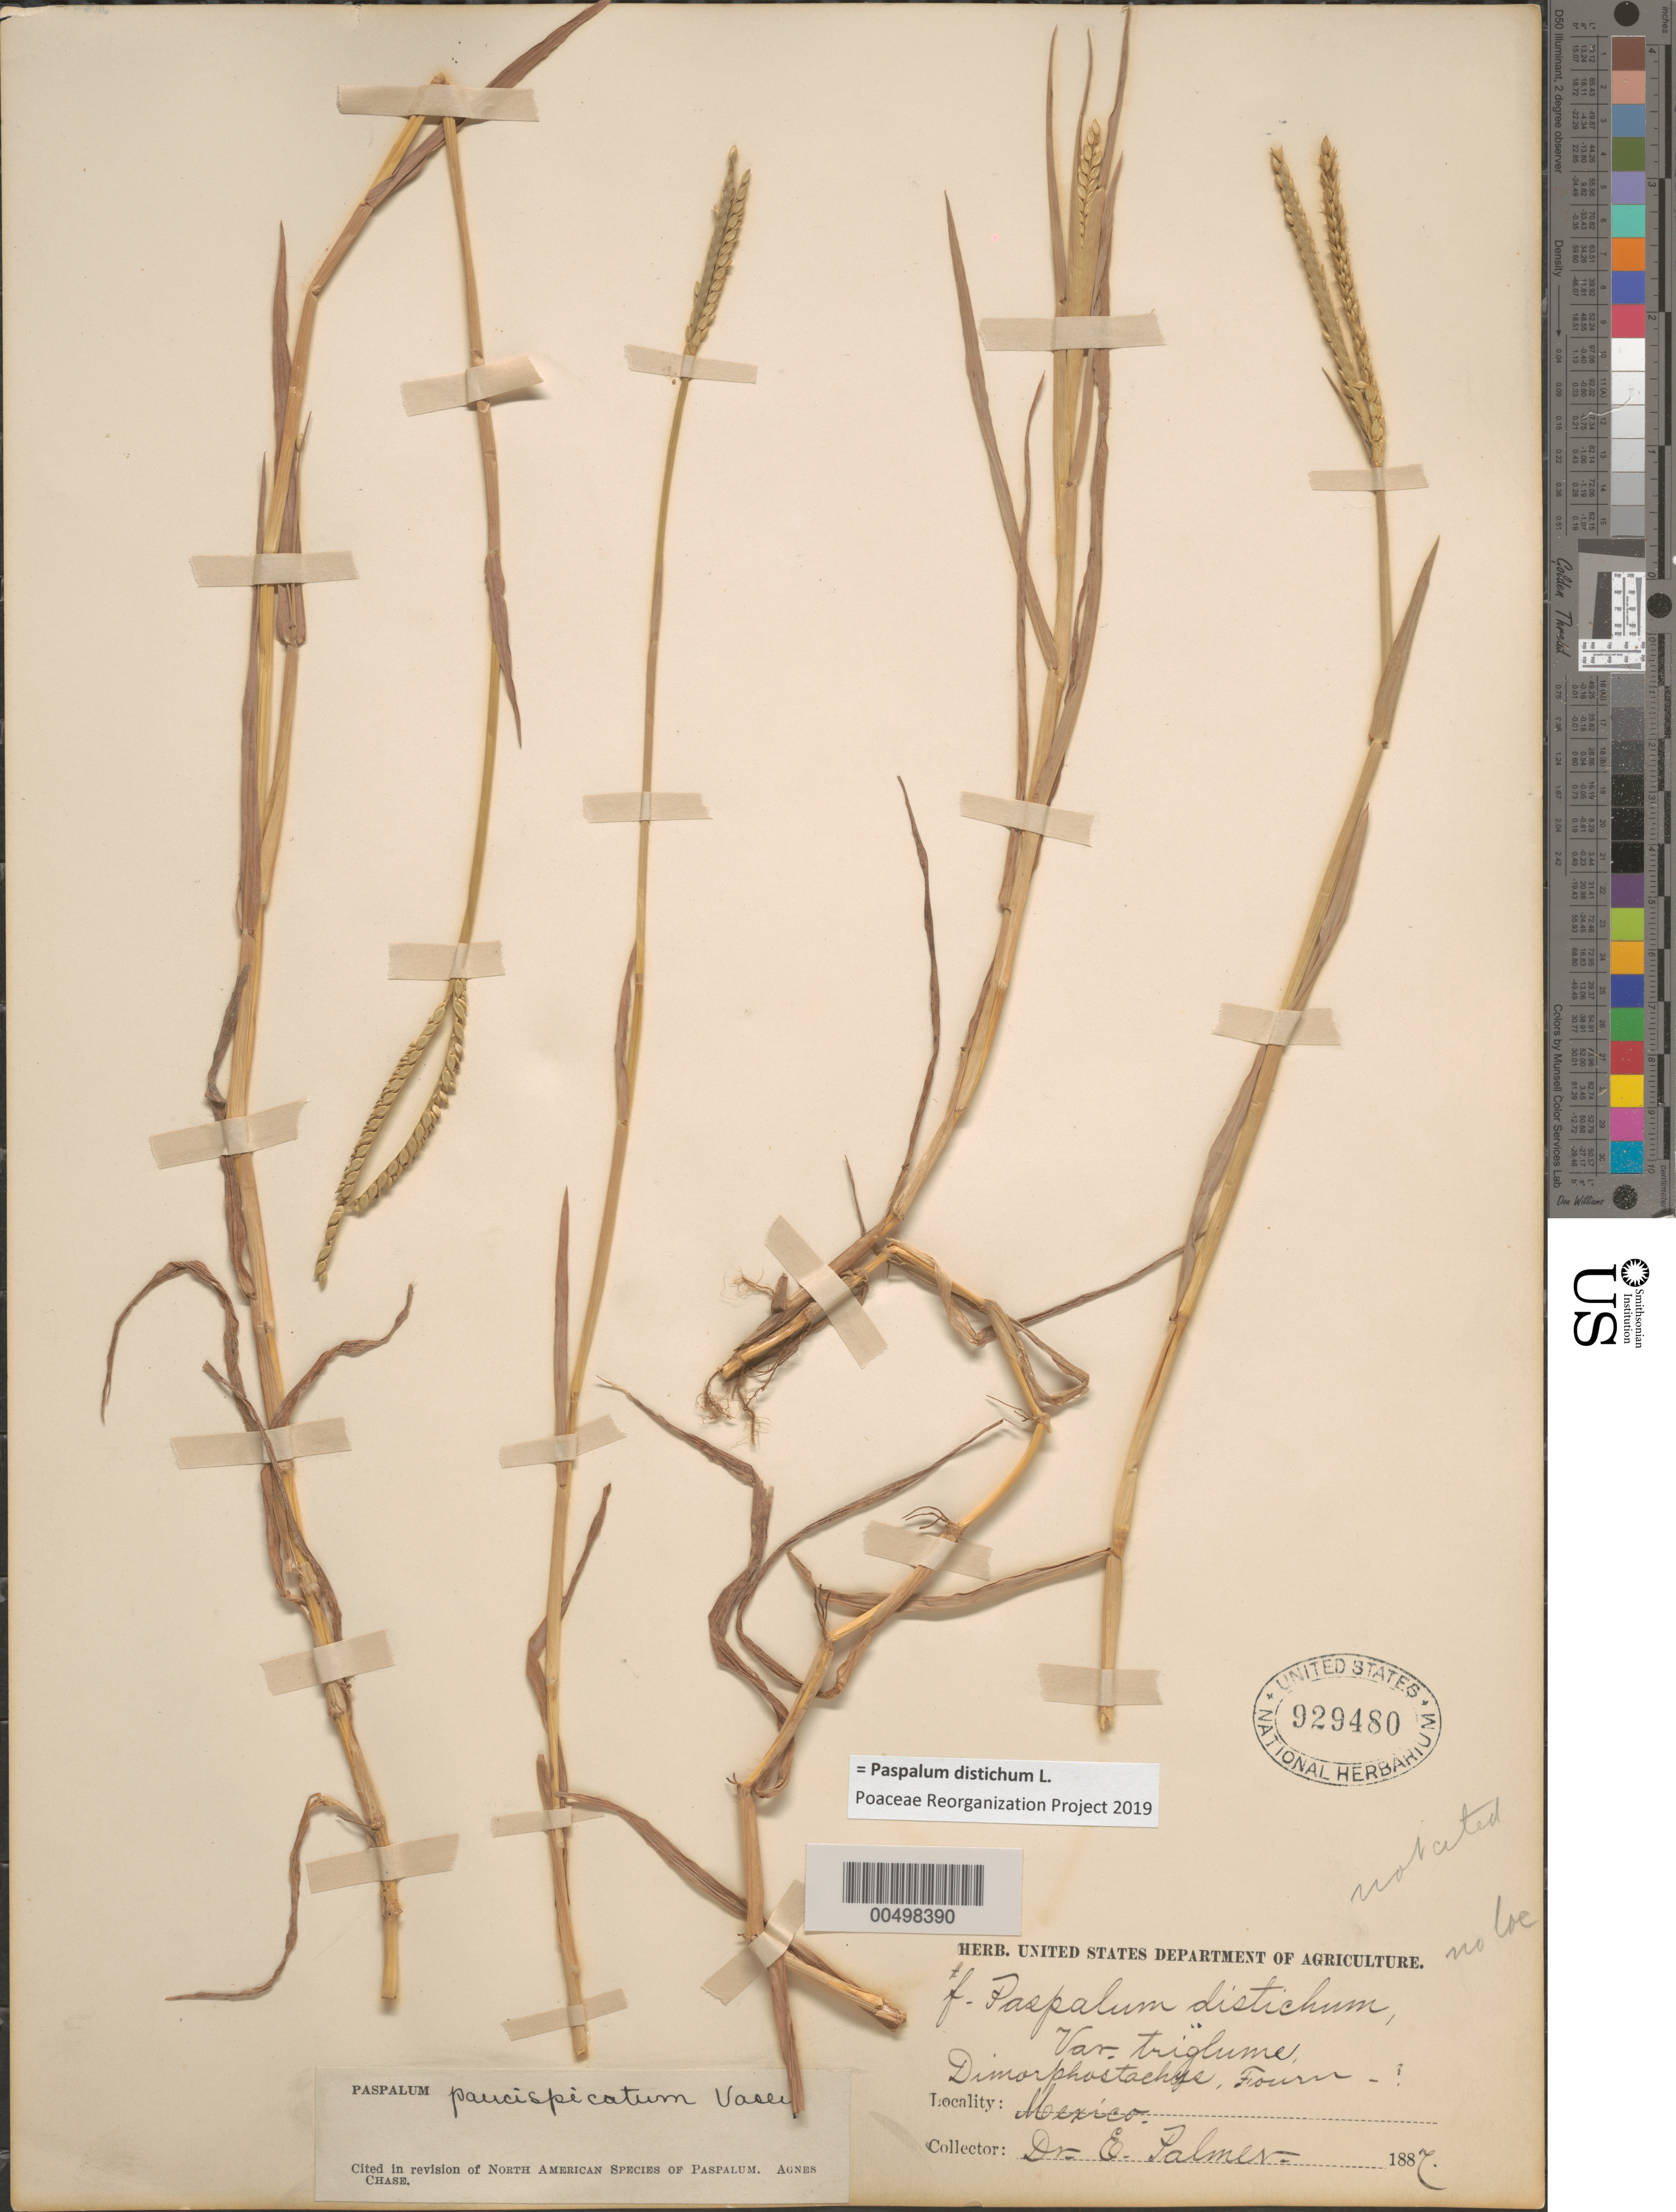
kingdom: Plantae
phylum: Tracheophyta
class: Liliopsida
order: Poales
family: Poaceae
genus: Paspalum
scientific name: Paspalum paucispicatum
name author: Vasey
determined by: Chase, [M.] Agnes, (US)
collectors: E. Palmer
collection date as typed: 1887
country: Mexico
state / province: Durango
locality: San Ramon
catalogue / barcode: US 929480